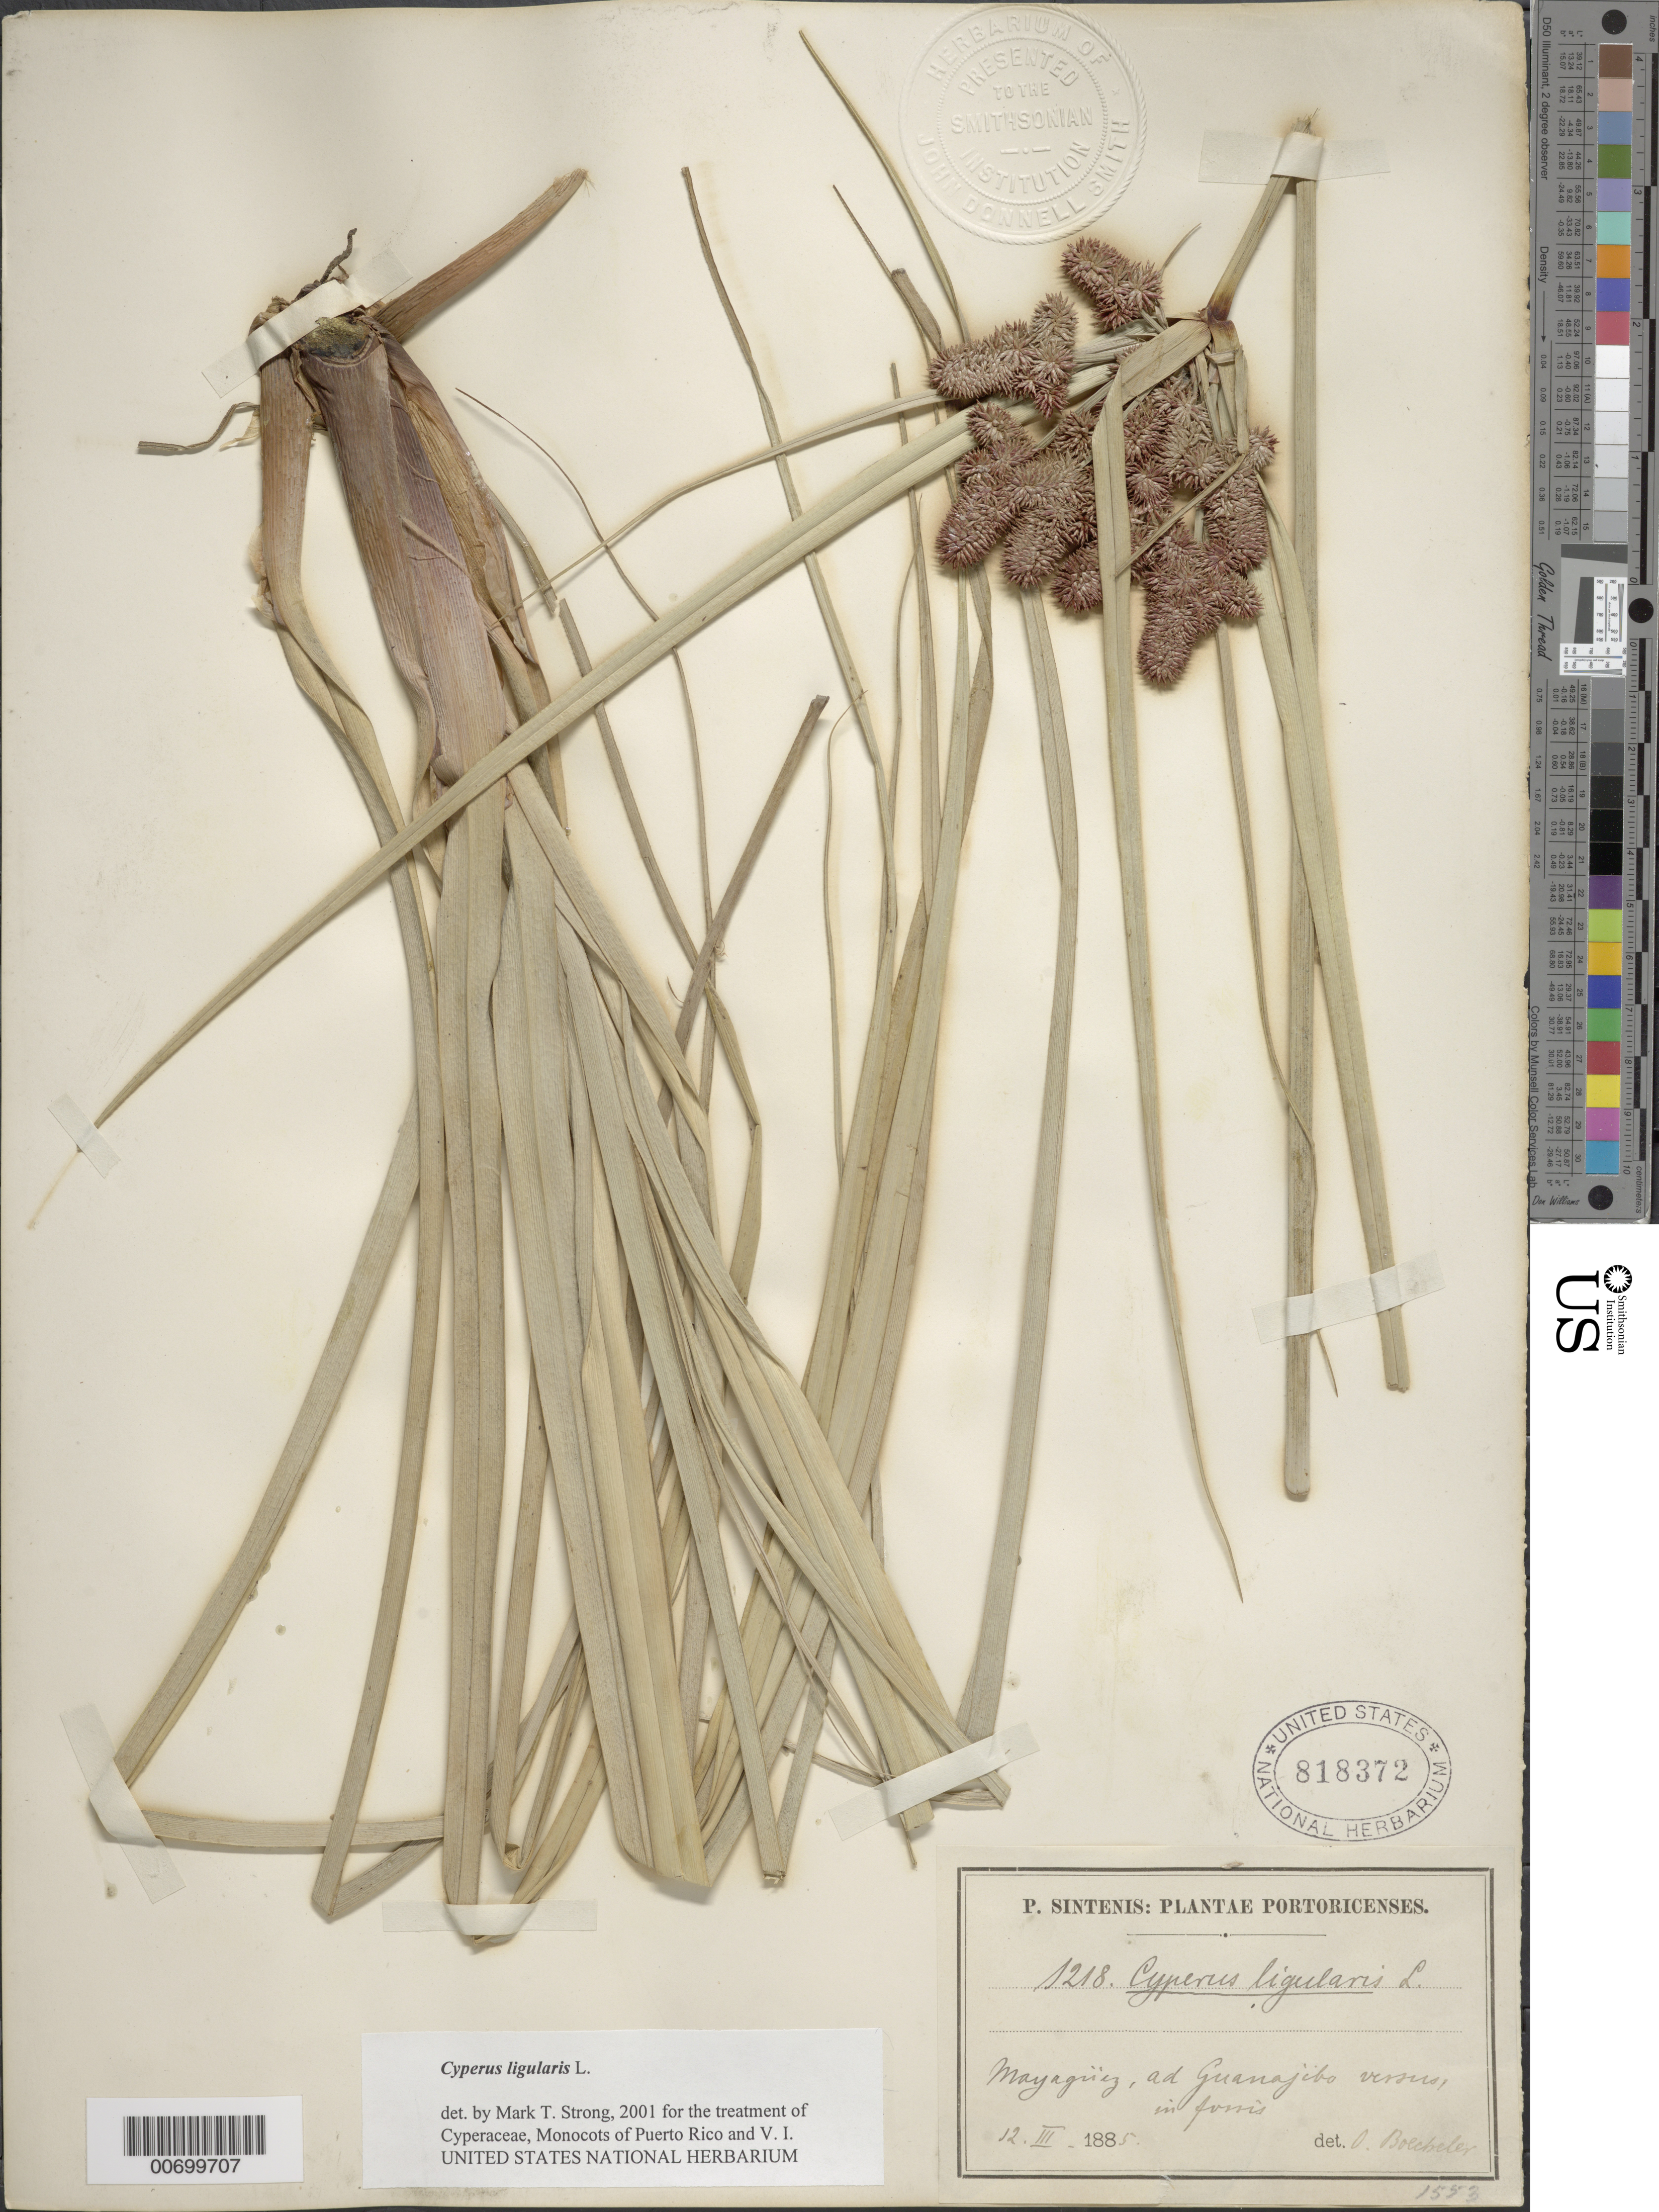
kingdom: Plantae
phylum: Tracheophyta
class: Liliopsida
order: Poales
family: Cyperaceae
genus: Cyperus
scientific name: Cyperus ligularis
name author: L.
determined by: Strong, M. T., (US), Smithsonian Institution - National Museum of Natural History (UNITED STATES)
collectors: P. Sintenis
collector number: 1218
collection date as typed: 12 Mar 1885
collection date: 1885-03-12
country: Puerto Rico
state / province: Mayagüez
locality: Mayagüez.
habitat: Ad Guanajibo versus in fossis.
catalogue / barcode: US 818372